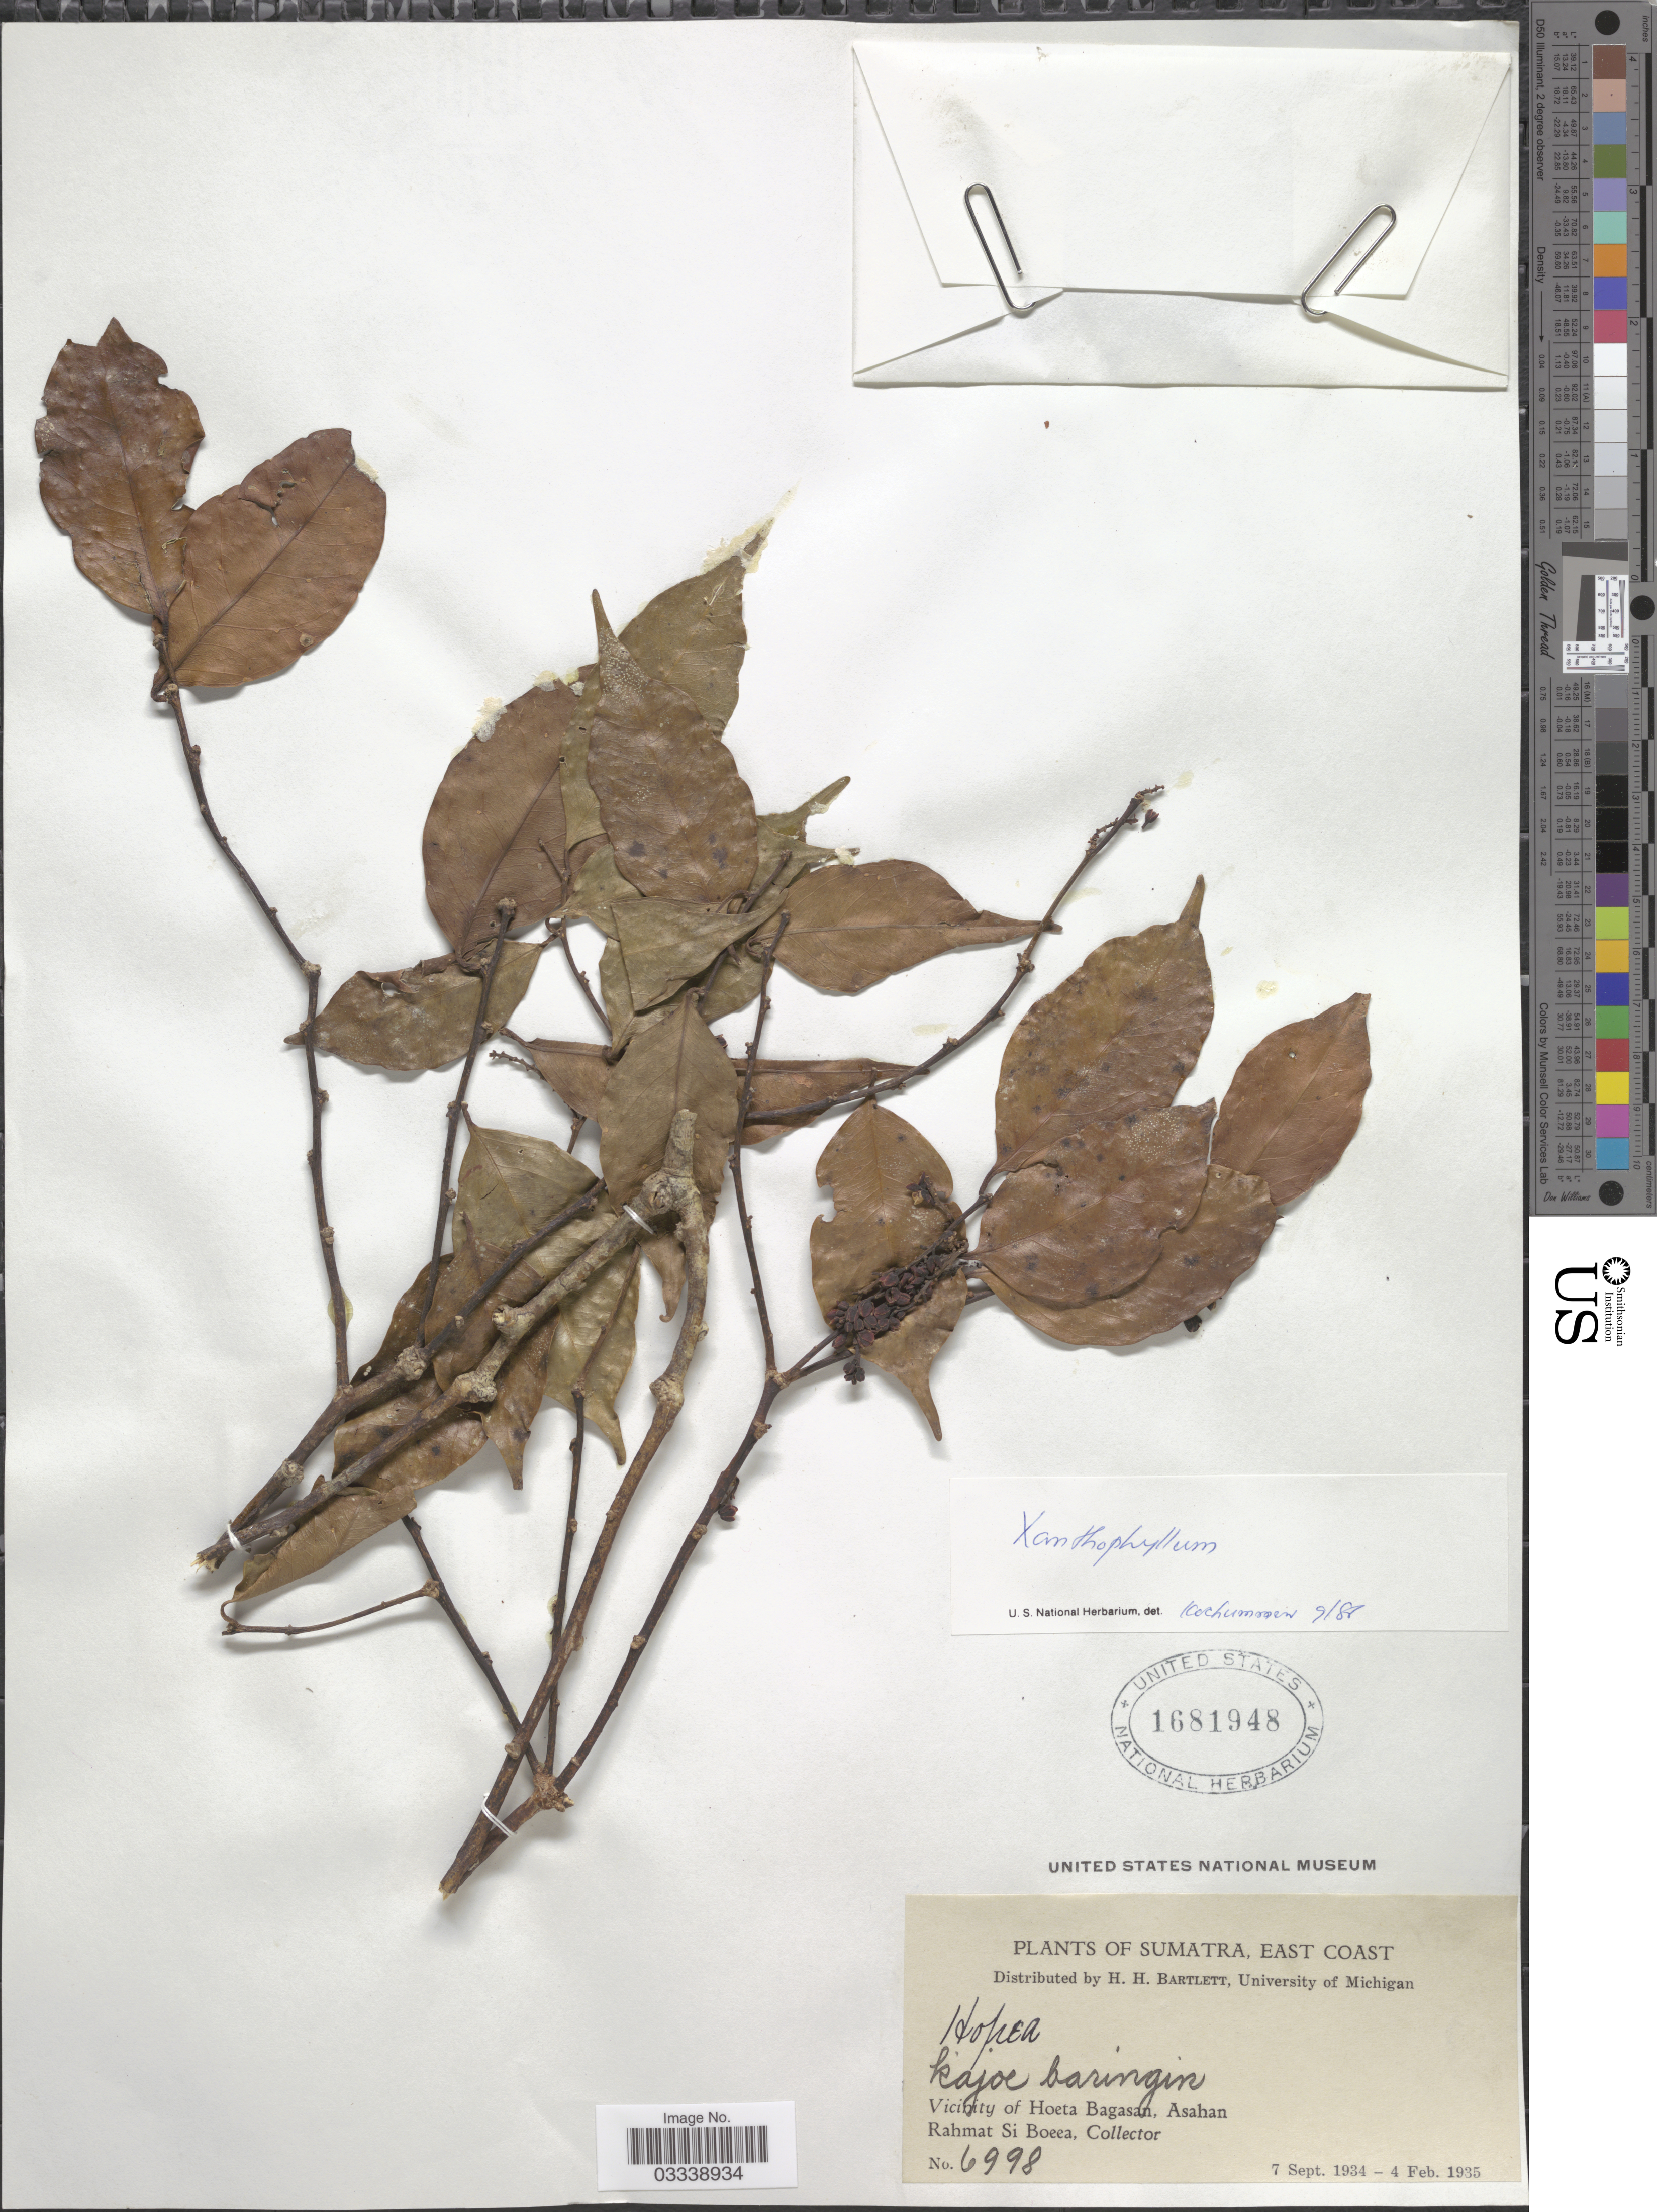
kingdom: Plantae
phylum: Tracheophyta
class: Magnoliopsida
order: Fabales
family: Polygalaceae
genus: Xanthophyllum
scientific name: Xanthophyllum sp.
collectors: Rahmat Si Boeea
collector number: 6998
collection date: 1934-09-07/1935-02-04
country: Indonesia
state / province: Sumatra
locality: East Coast. Vicinity of Hoeta Bagasan, Asahan.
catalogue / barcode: US 1681948